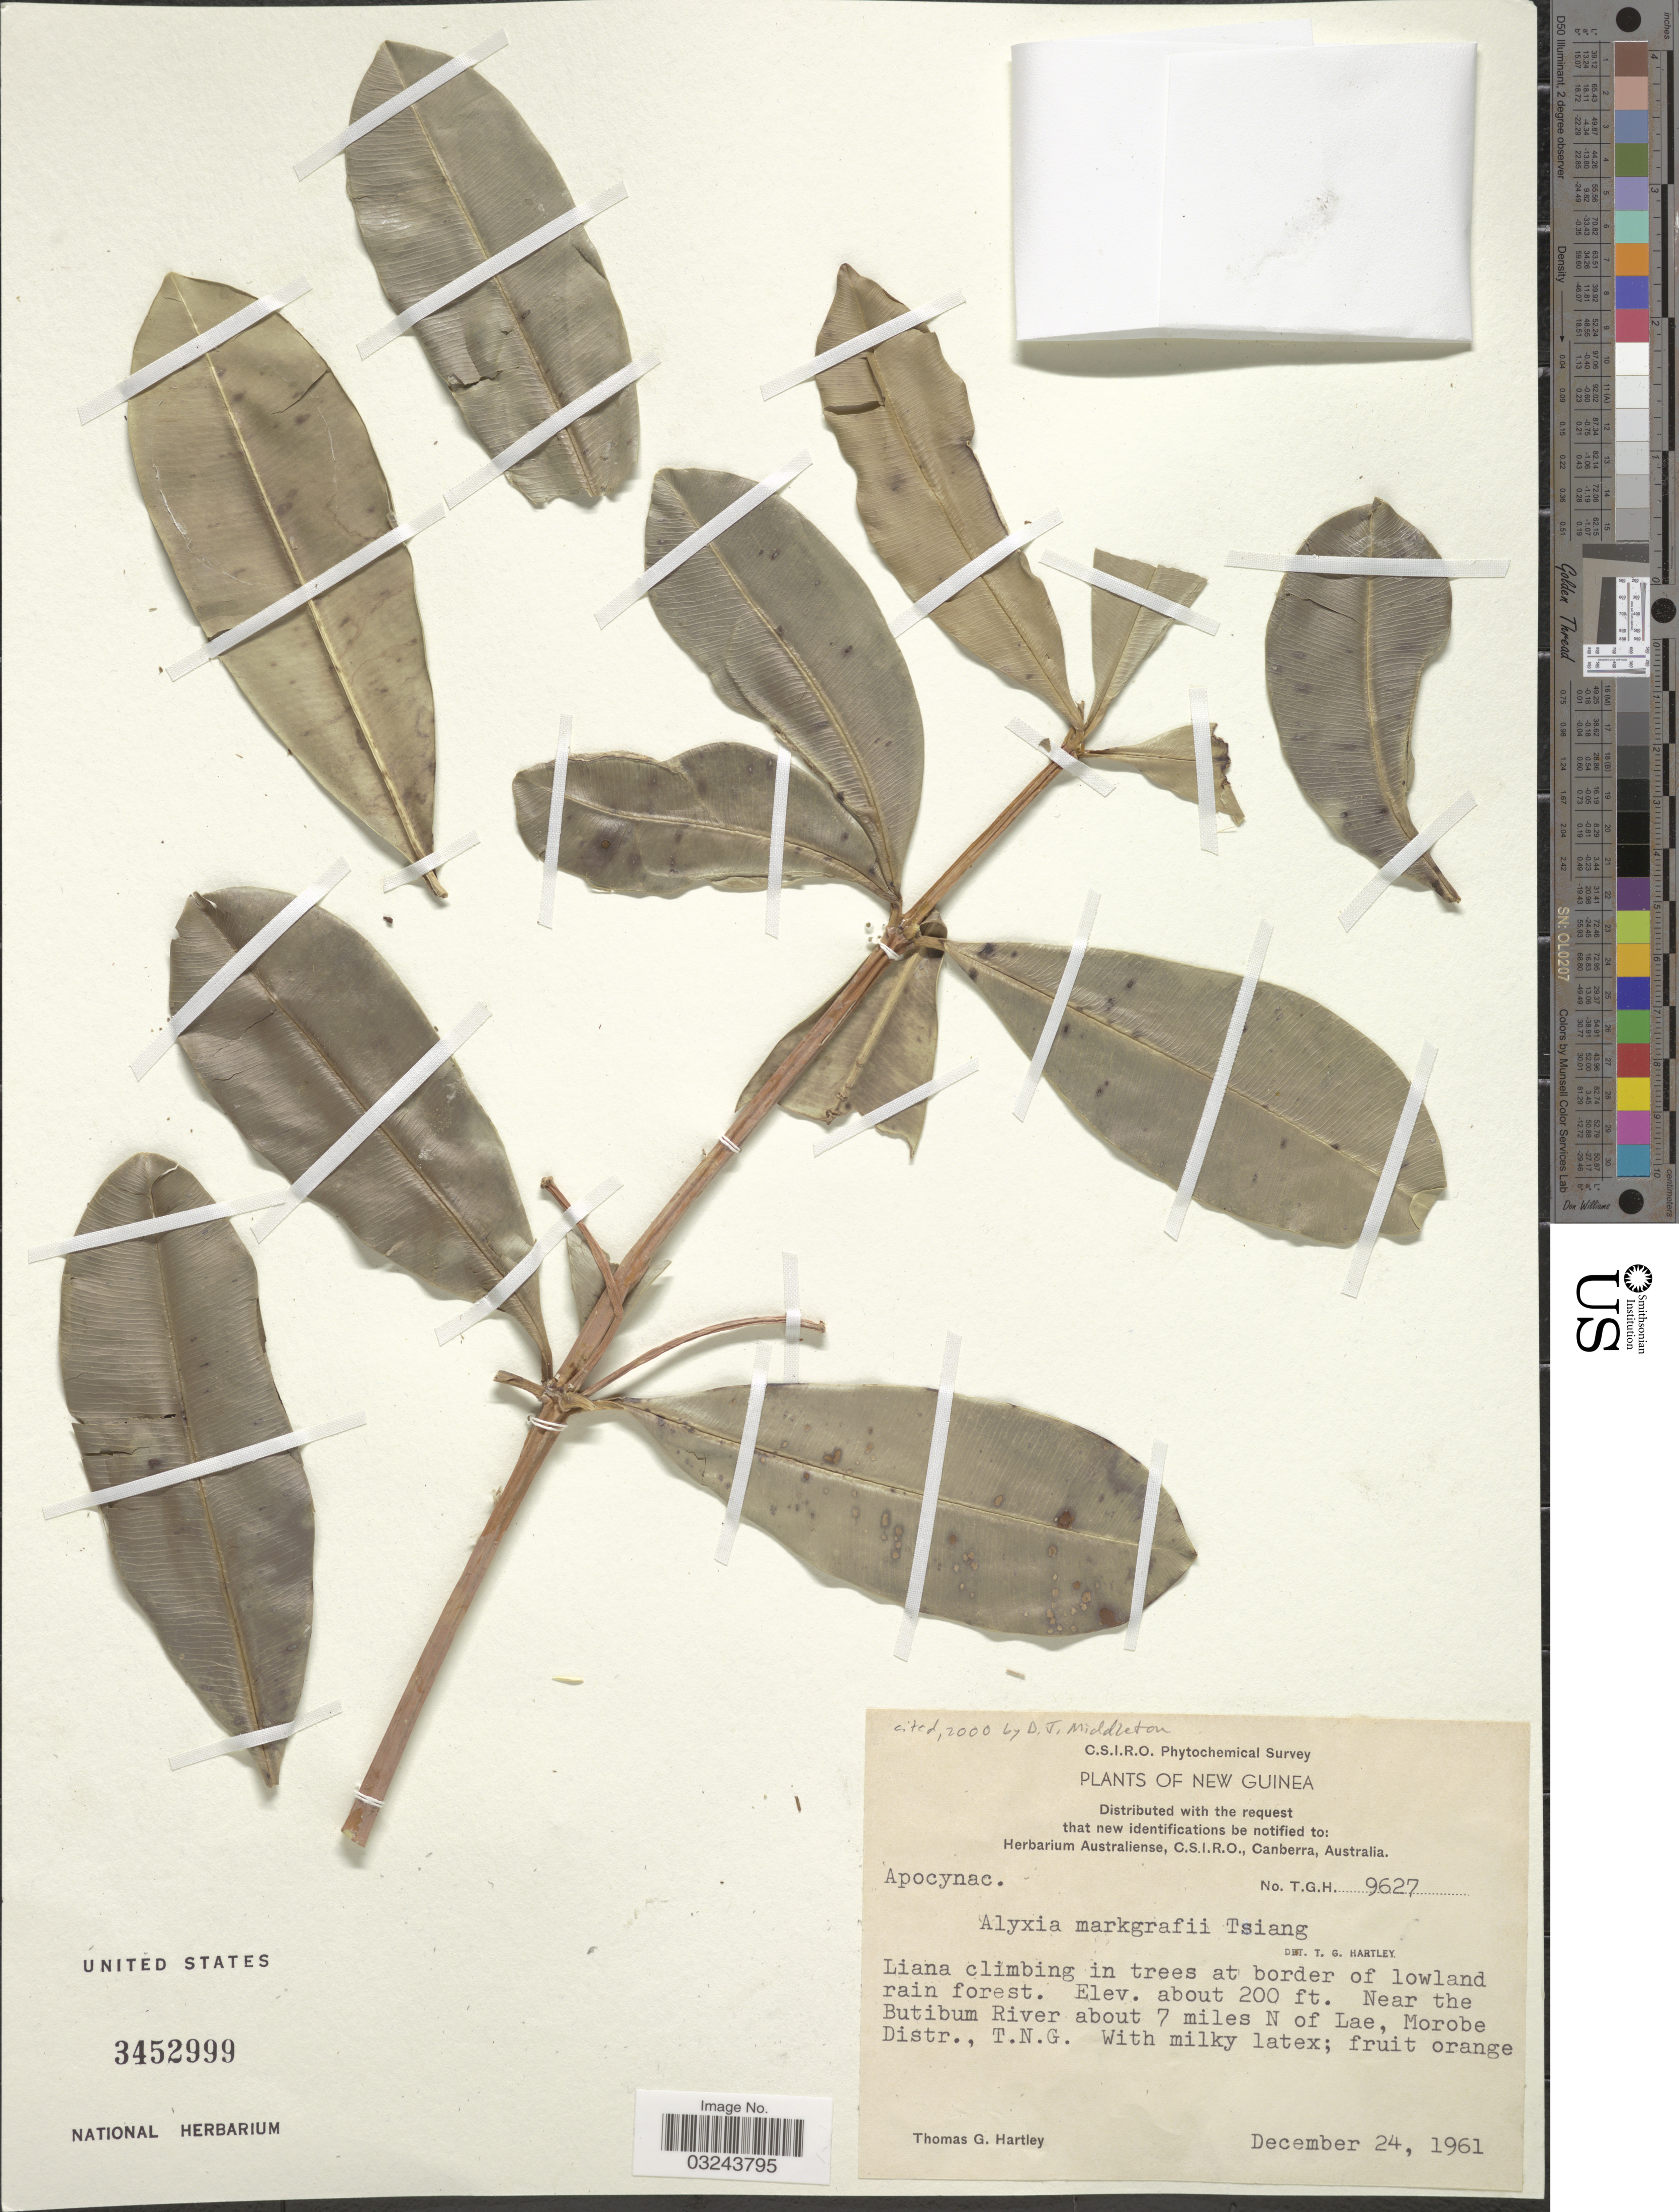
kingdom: Plantae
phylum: Tracheophyta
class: Magnoliopsida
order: Gentianales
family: Apocynaceae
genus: Alyxia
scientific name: Alyxia markgrafii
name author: Tsiang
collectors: T. G. Hartley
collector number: T.G.H.9627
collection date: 1961-12-24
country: Papua New Guinea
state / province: Morobe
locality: New Guinea. Near the Butibum River about 7 miles N of Lae, Morobe Distr., T.N.G.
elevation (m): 61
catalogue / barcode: US 3452999